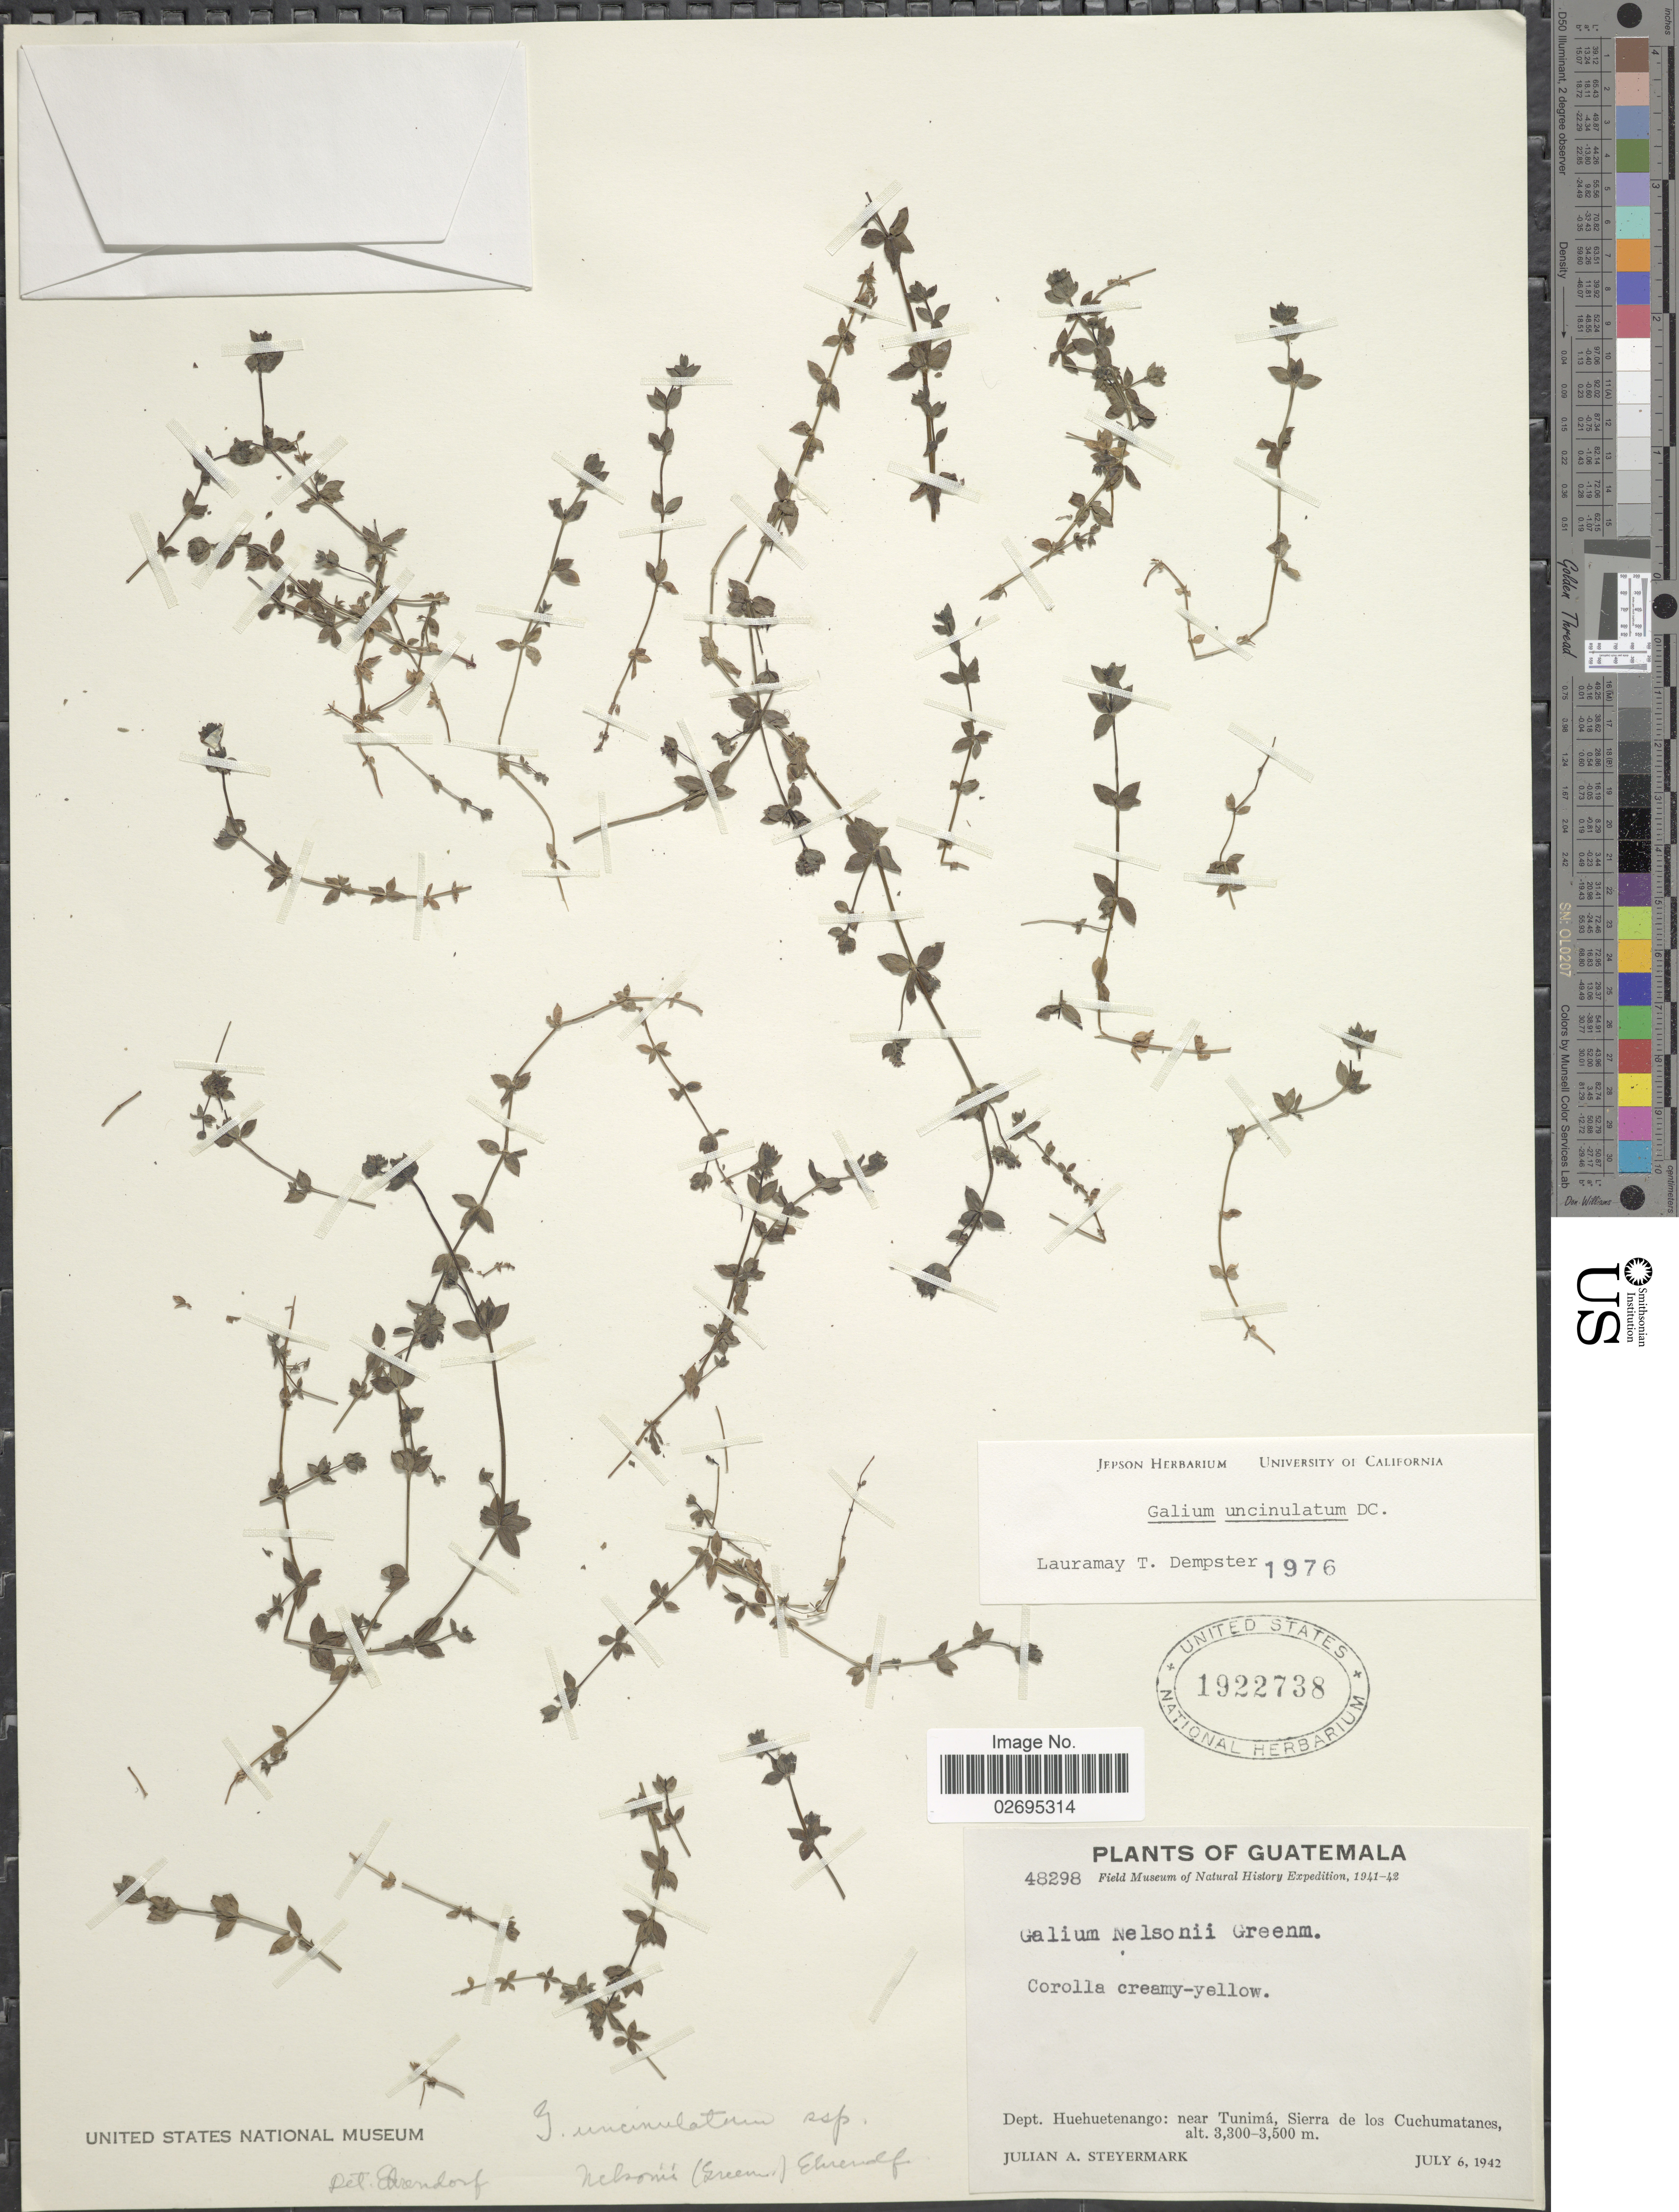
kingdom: Plantae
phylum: Tracheophyta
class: Magnoliopsida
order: Gentianales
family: Rubiaceae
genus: Galium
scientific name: Galium uncinulatum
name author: DC.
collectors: J. Steyermark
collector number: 48298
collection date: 1942-07-06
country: Guatemala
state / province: Huehuetenango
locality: Near Tunima, Sierra de los Cuchumatanes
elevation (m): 3300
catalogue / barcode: US 1922738